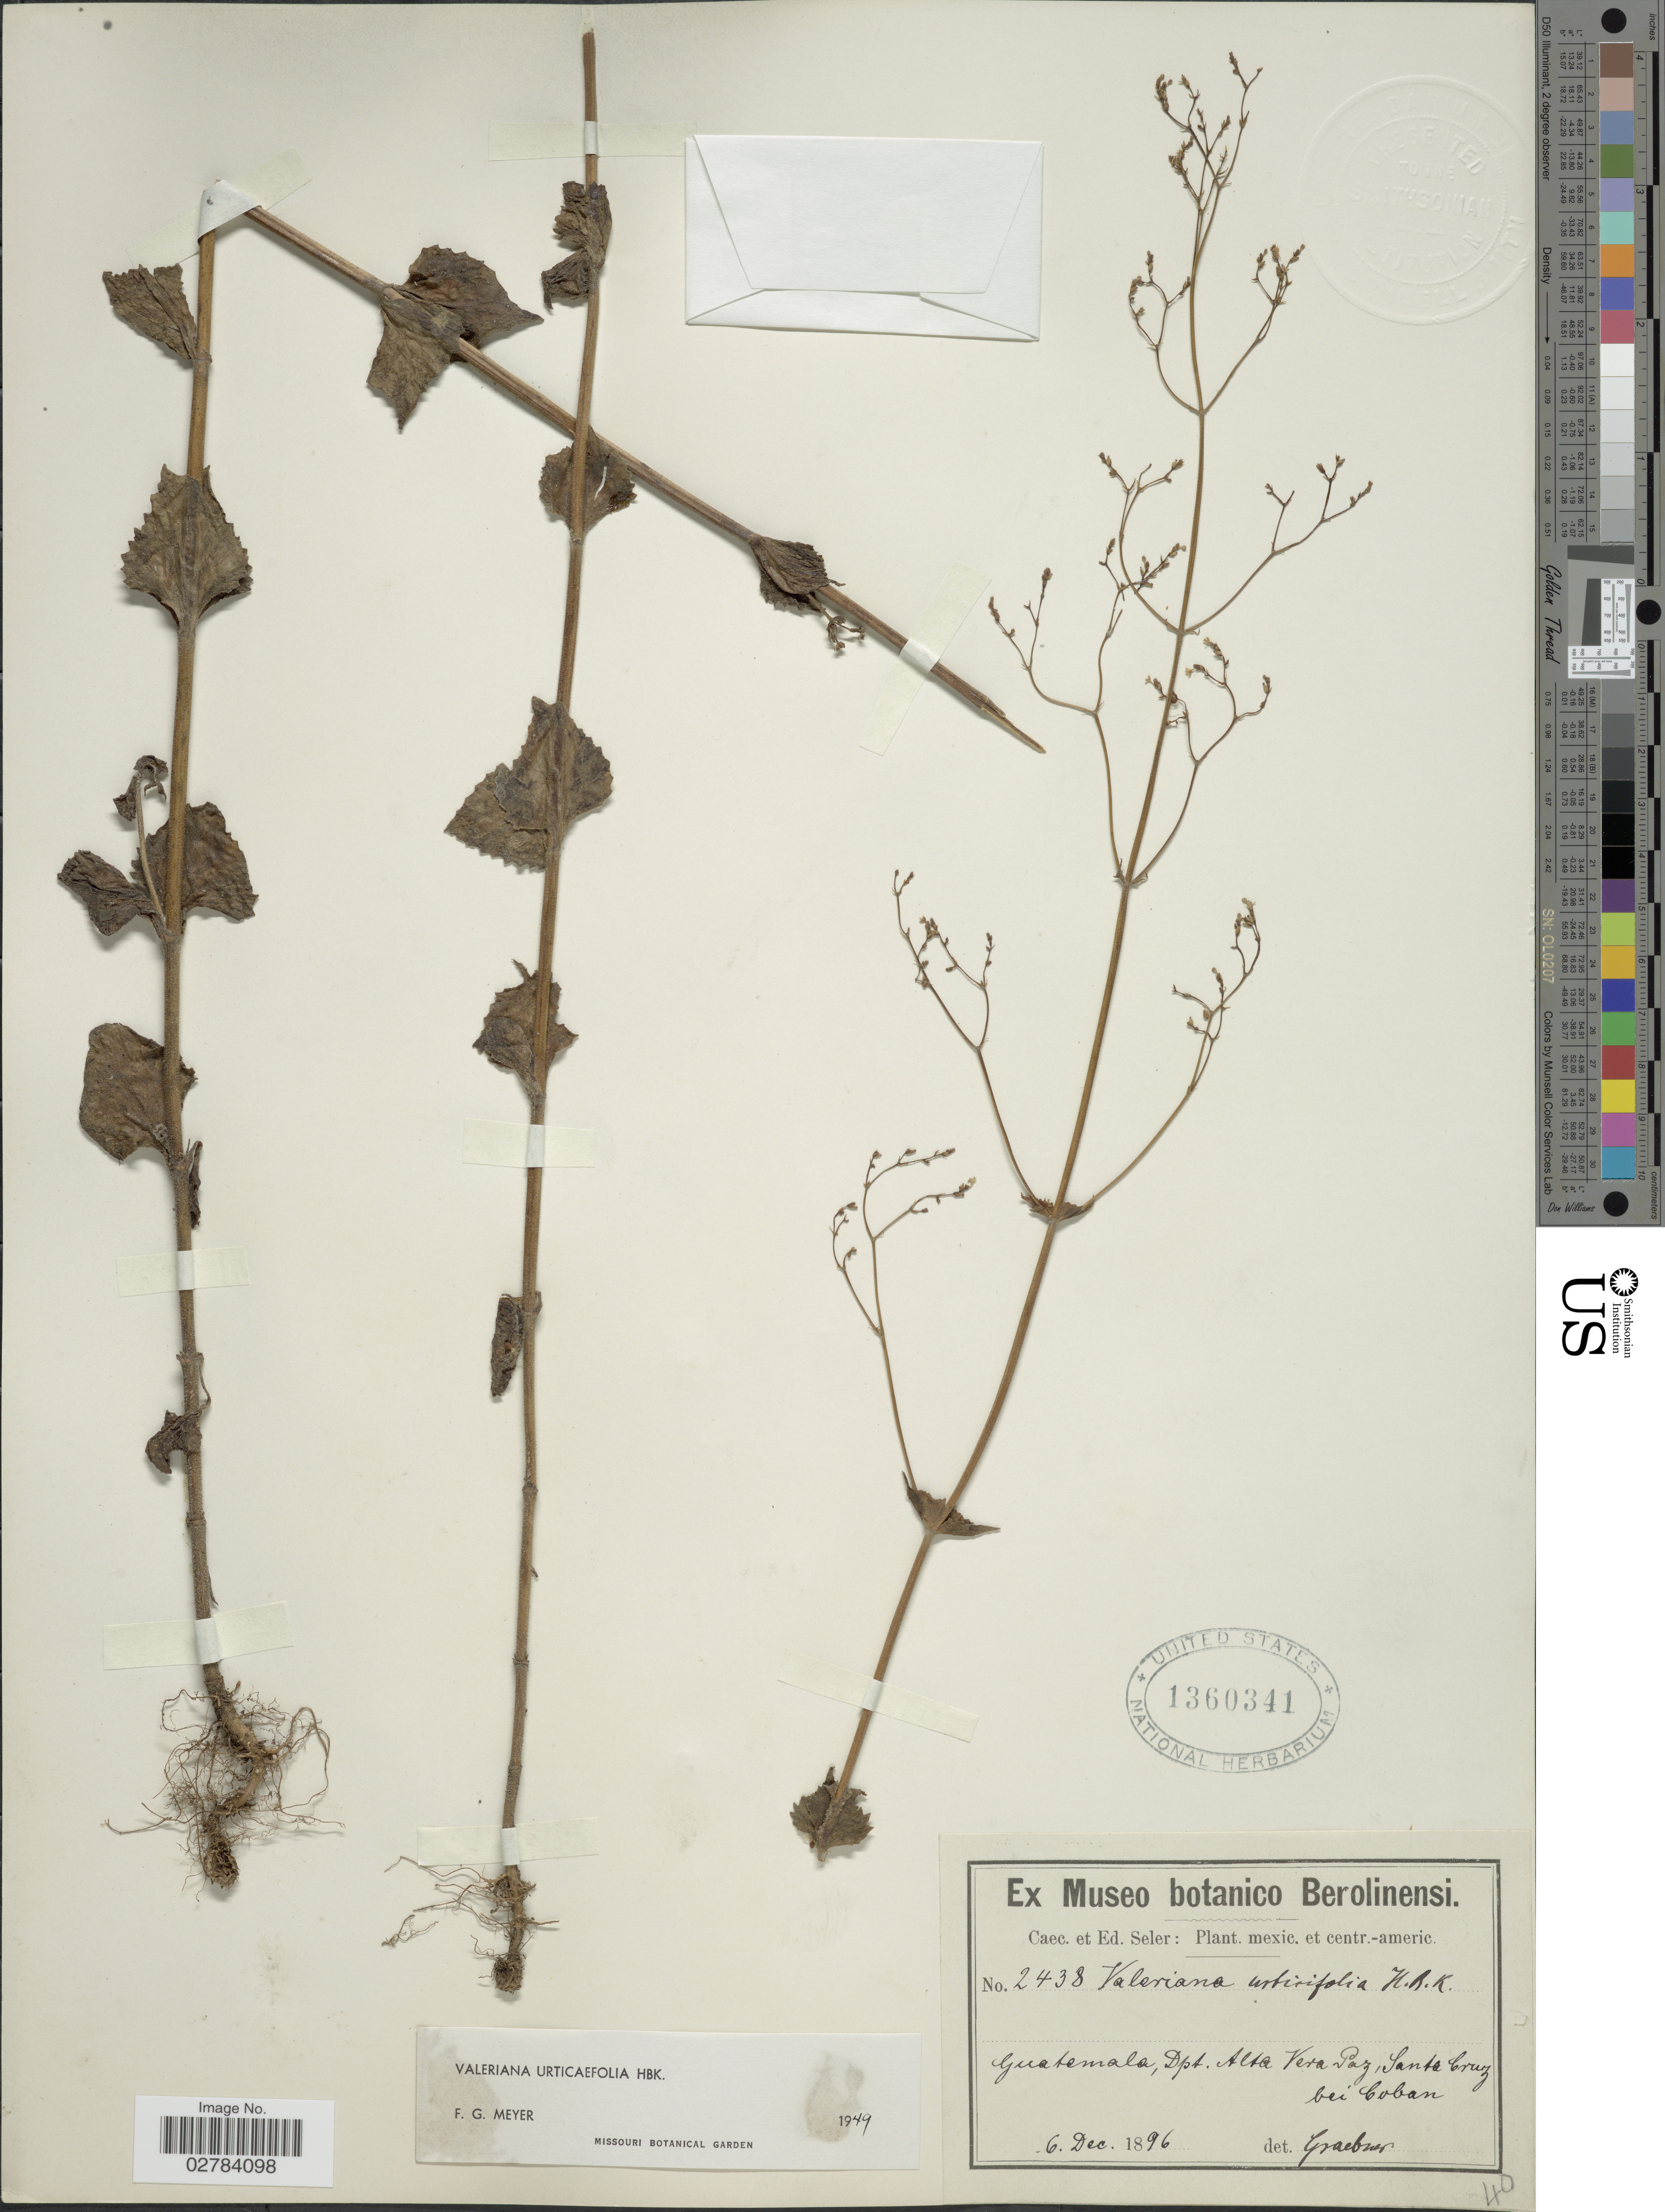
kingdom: Plantae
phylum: Tracheophyta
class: Magnoliopsida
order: Dipsacales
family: Caprifoliaceae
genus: Valeriana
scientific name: Valeriana urticaefolia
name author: Kunth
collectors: ex Caec. et Ed Seler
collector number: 2438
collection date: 1896-12-06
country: Guatemala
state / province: Alta Verapaz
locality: Dpt. Alta Vera Paz, Santa Cruz bei Coban.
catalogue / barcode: US 1360341